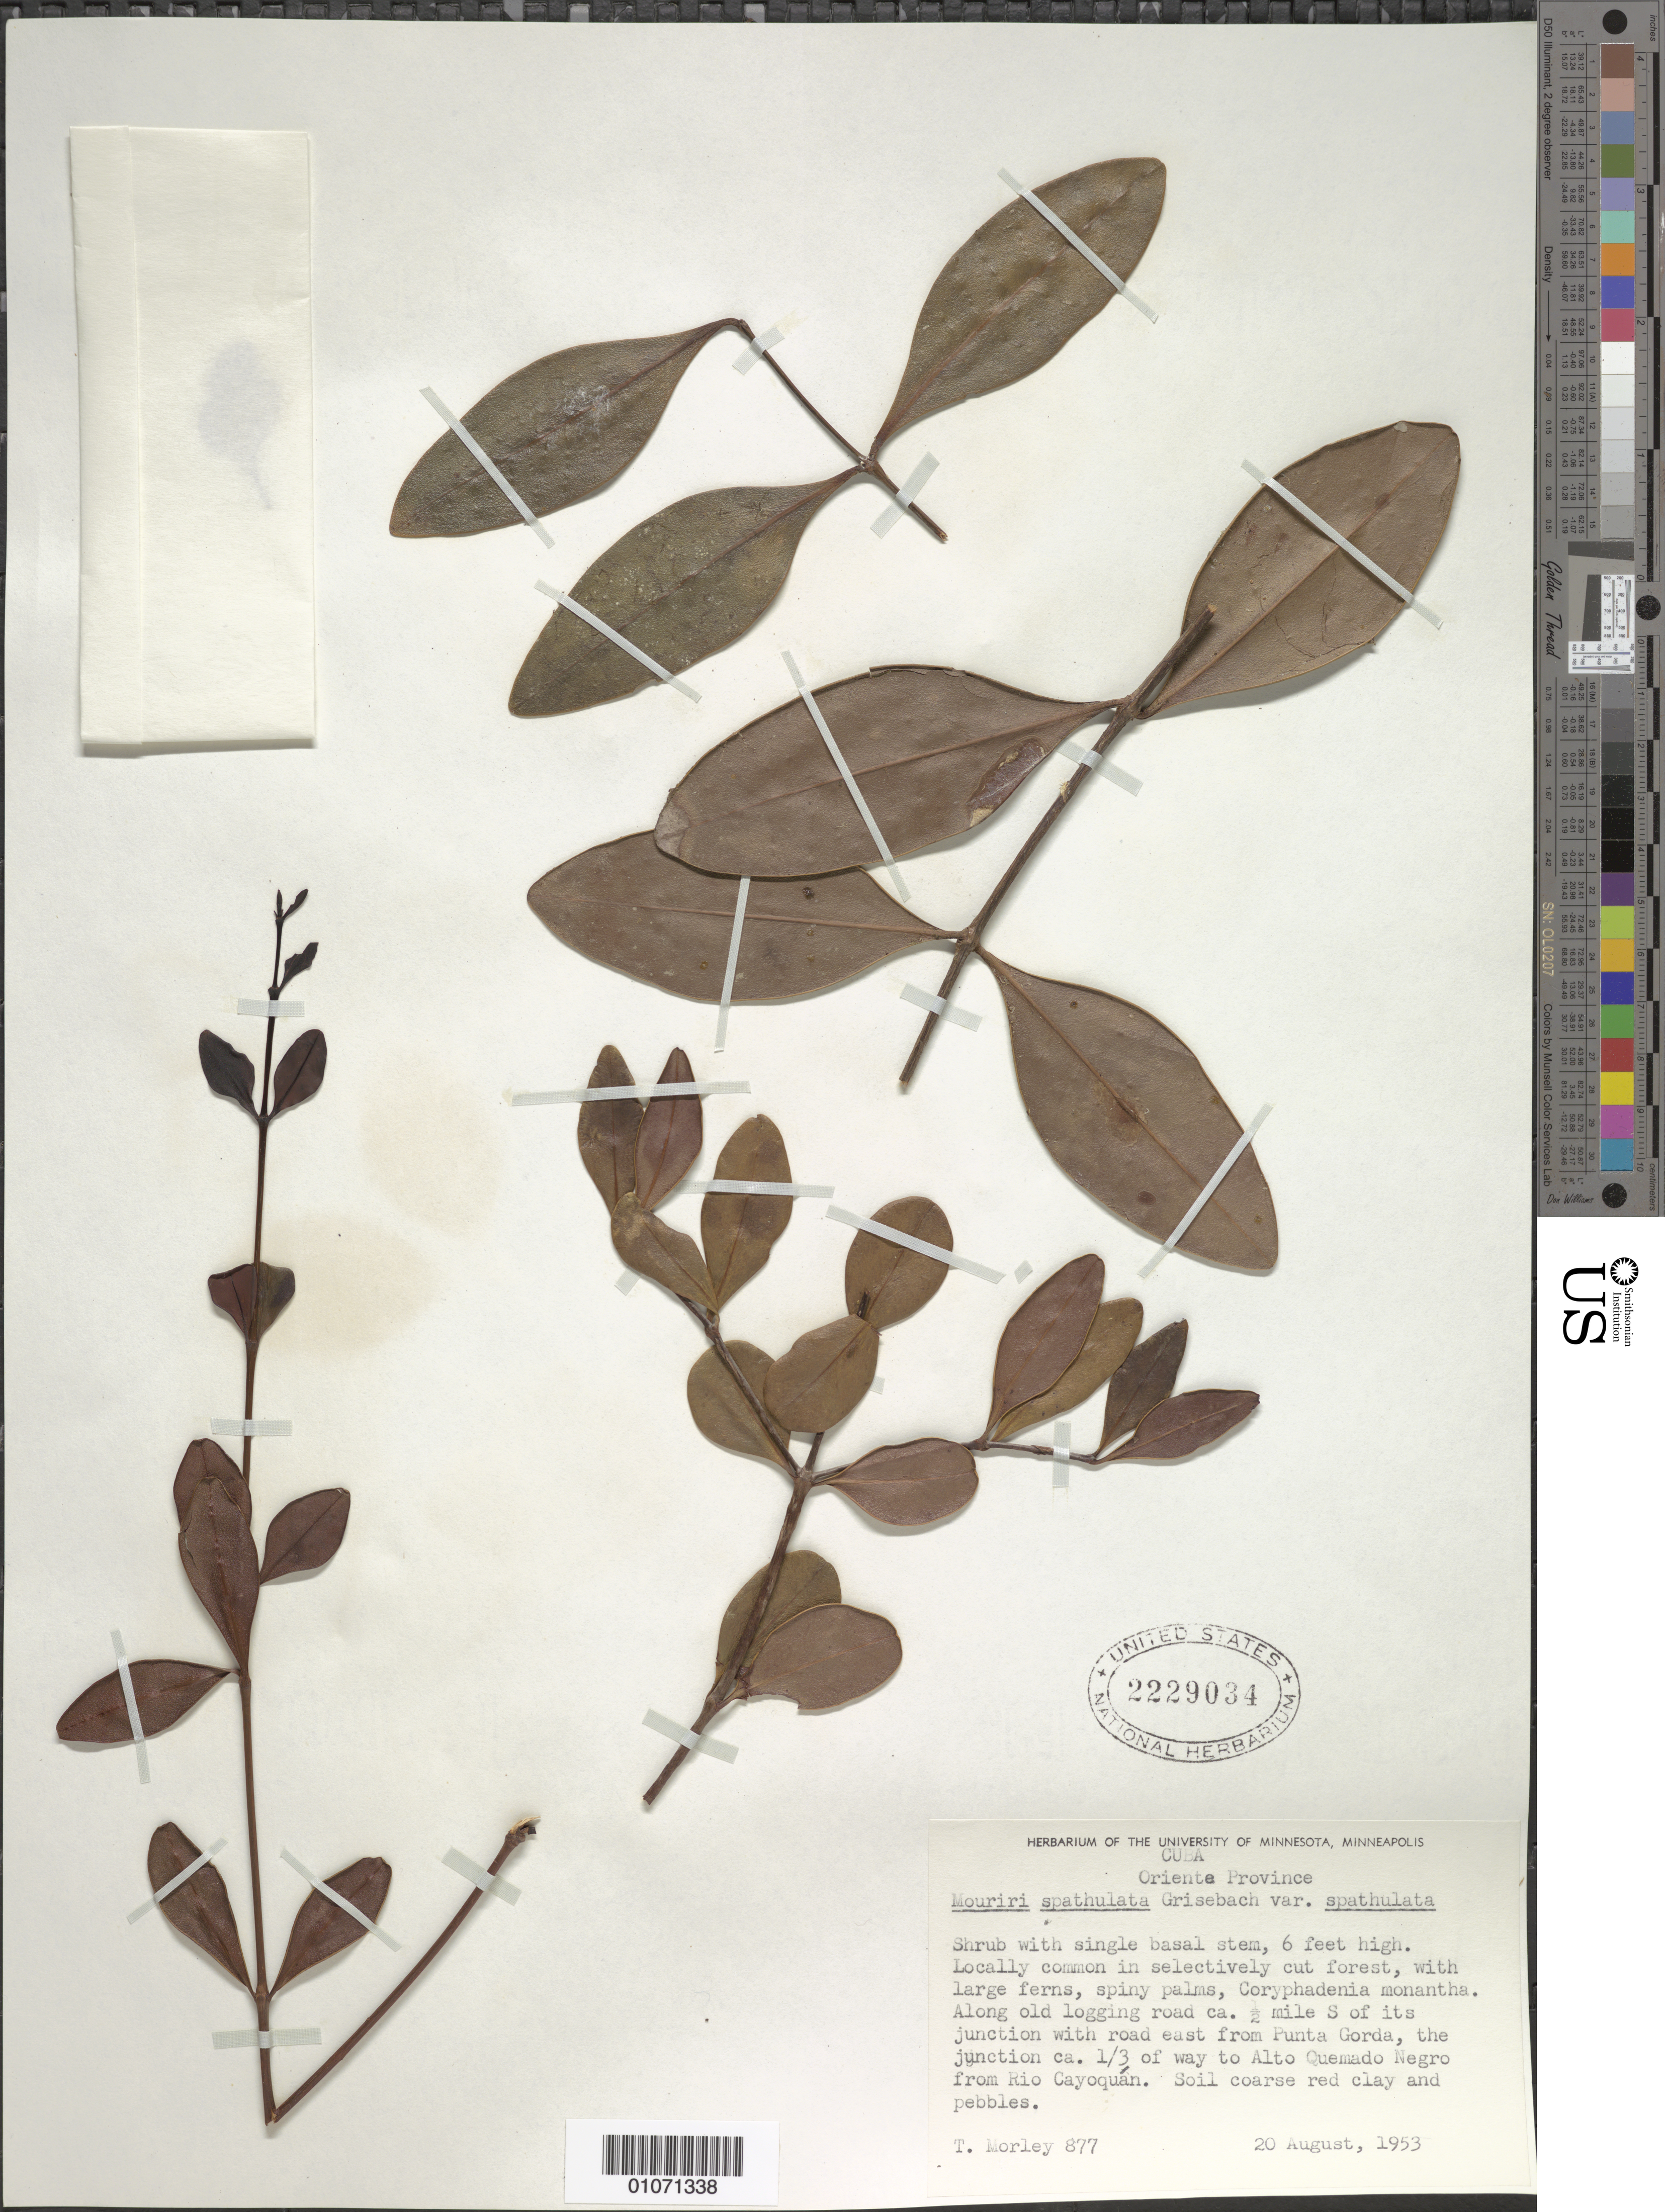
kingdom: Plantae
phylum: Tracheophyta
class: Magnoliopsida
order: Myrtales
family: Melastomataceae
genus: Mouriri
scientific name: Mouriri spathulata var. spathulata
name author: Griseb.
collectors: T. Morley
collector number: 877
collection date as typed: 20 Aug 1953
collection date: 1953-08-20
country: Cuba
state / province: Oriente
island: Cuba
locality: Punta Gorda, along old logging road about 0 5 mile S of its junction with road E from Punta Gorda, the junction about 1/3 of way to Alto Quemado Negro from Rio Cayoquán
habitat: Locally common in selectively cut forest, with large ferns, spiny palms, Coryphadenia monantha. Soil coarse red clay and pebbles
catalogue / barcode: US 2229034